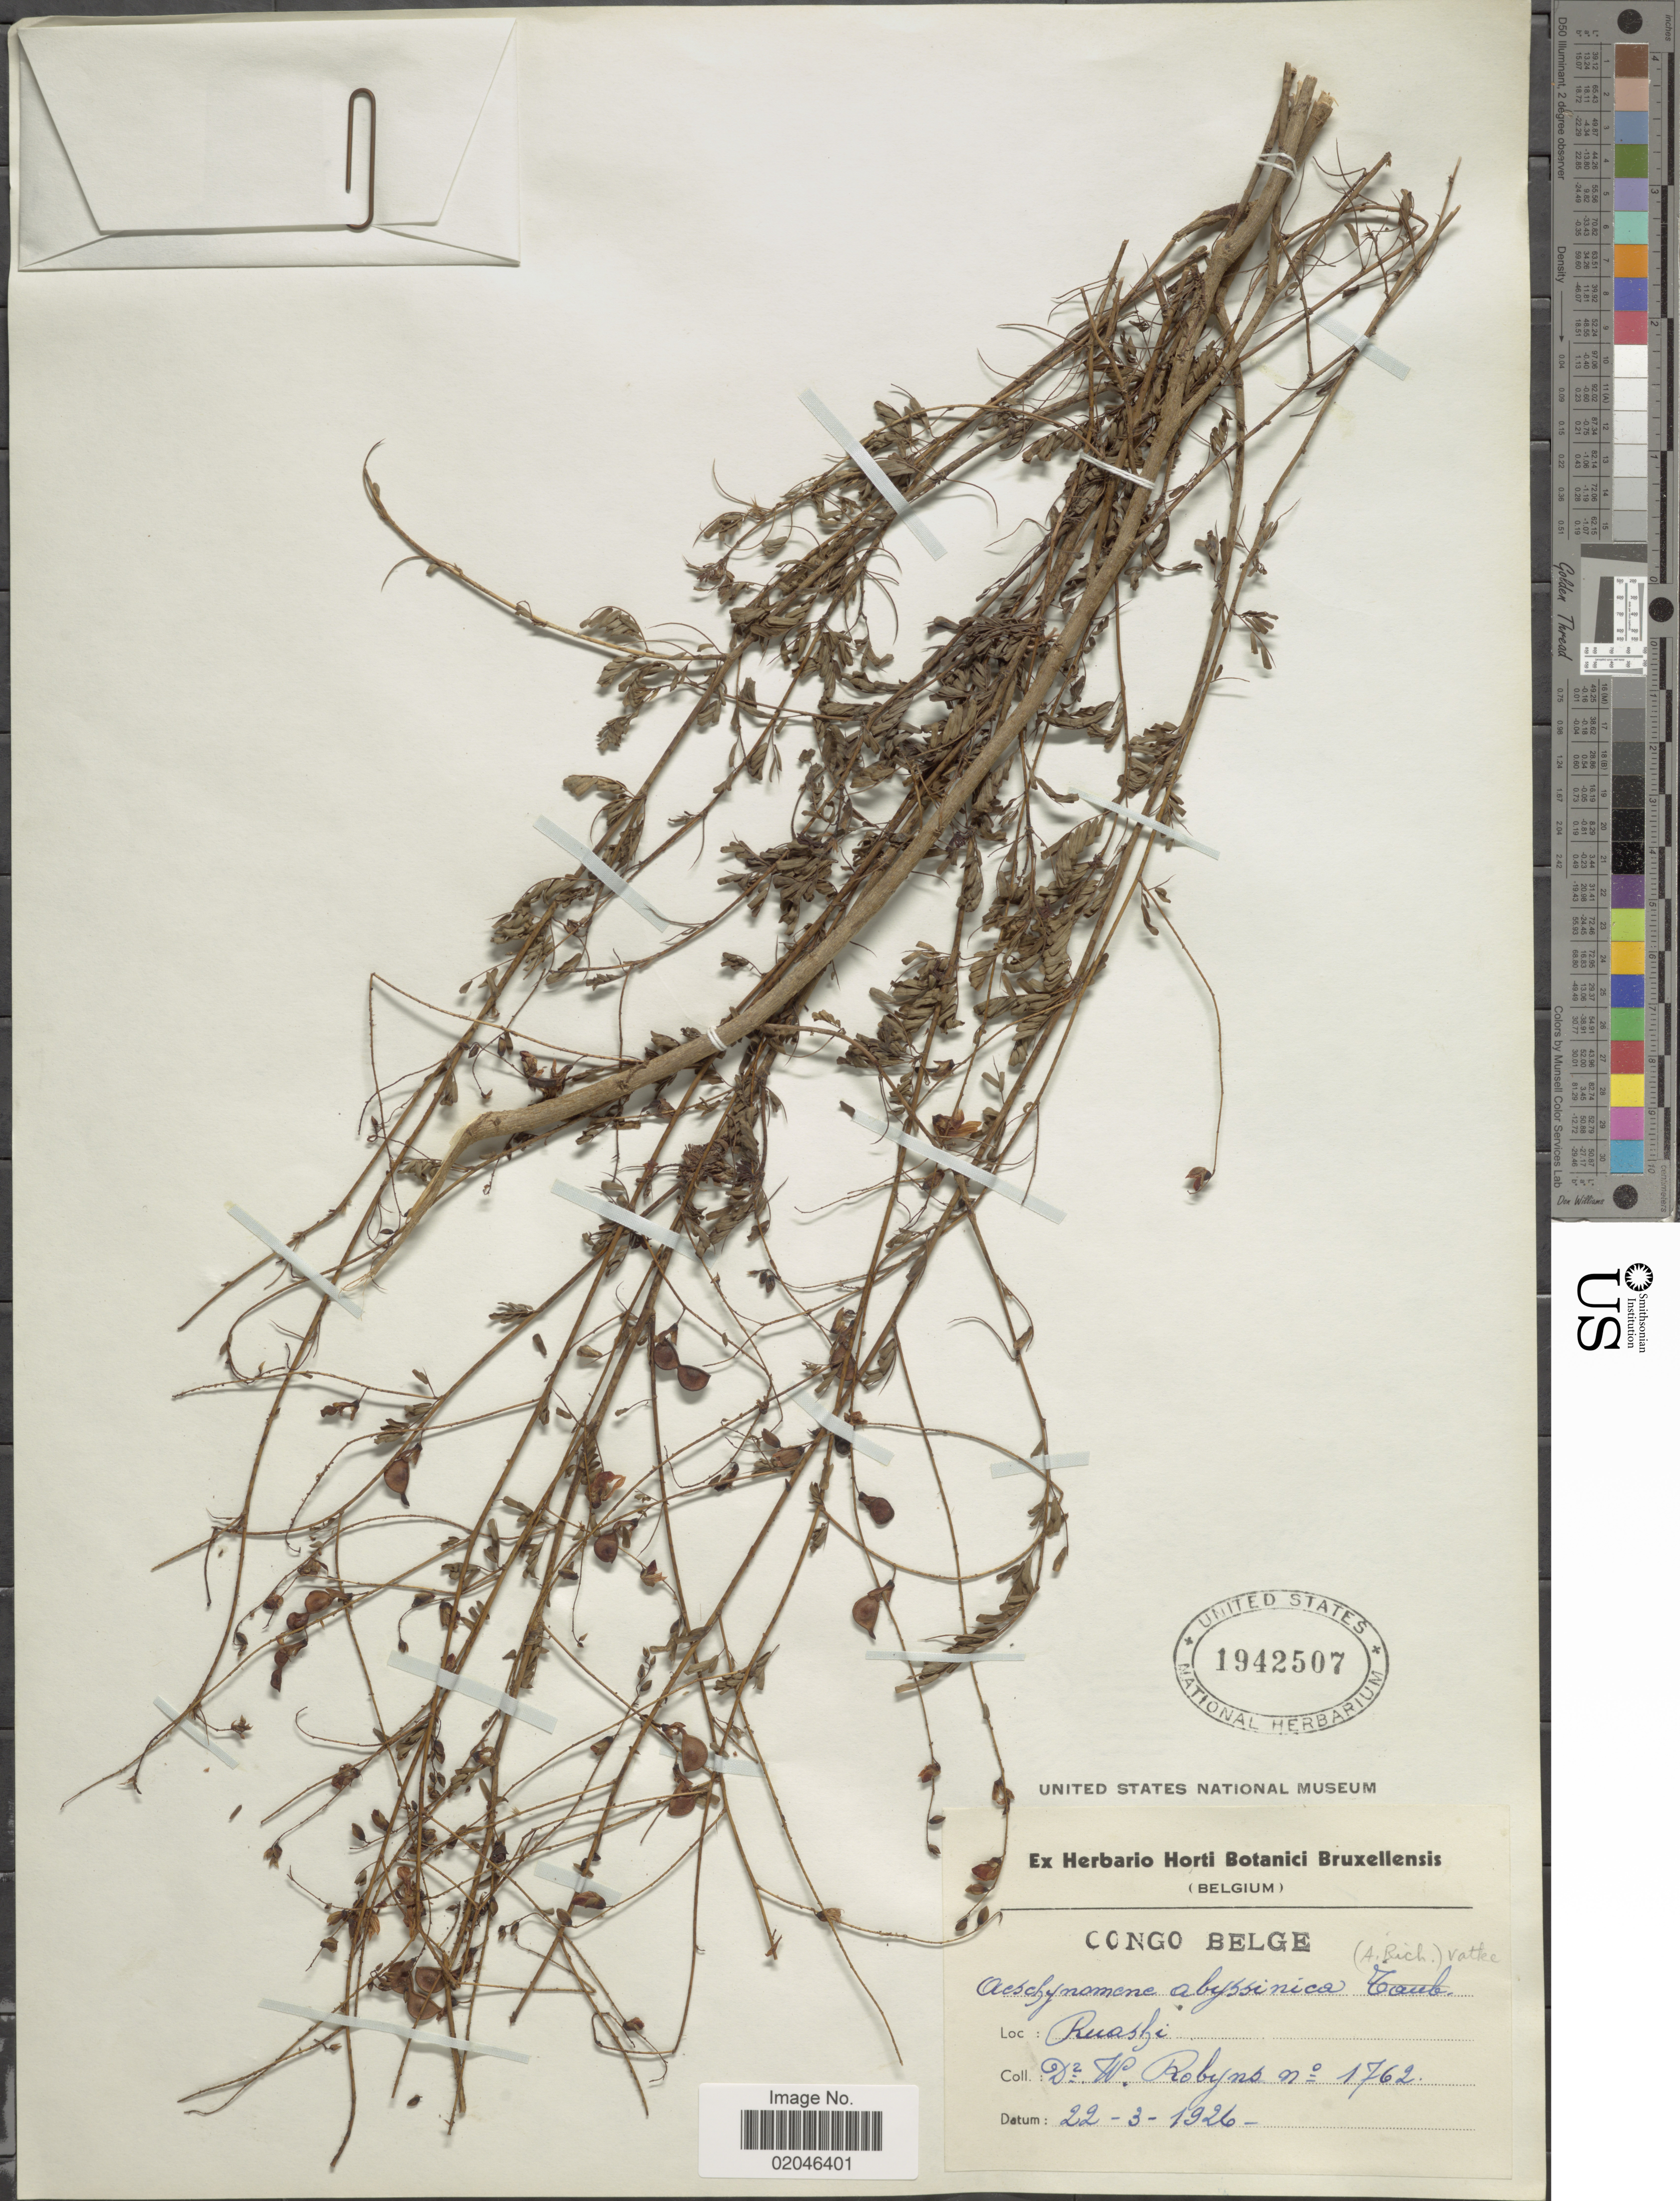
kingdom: Plantae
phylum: Tracheophyta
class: Magnoliopsida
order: Fabales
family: Fabaceae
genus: Aeschynomene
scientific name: Aeschynomene abyssinica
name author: (A. Rich.) Vatke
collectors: W. Robyns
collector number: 1762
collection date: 1926-03-22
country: Congo, Democratic Republic of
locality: Ruashi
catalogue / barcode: US 1942507